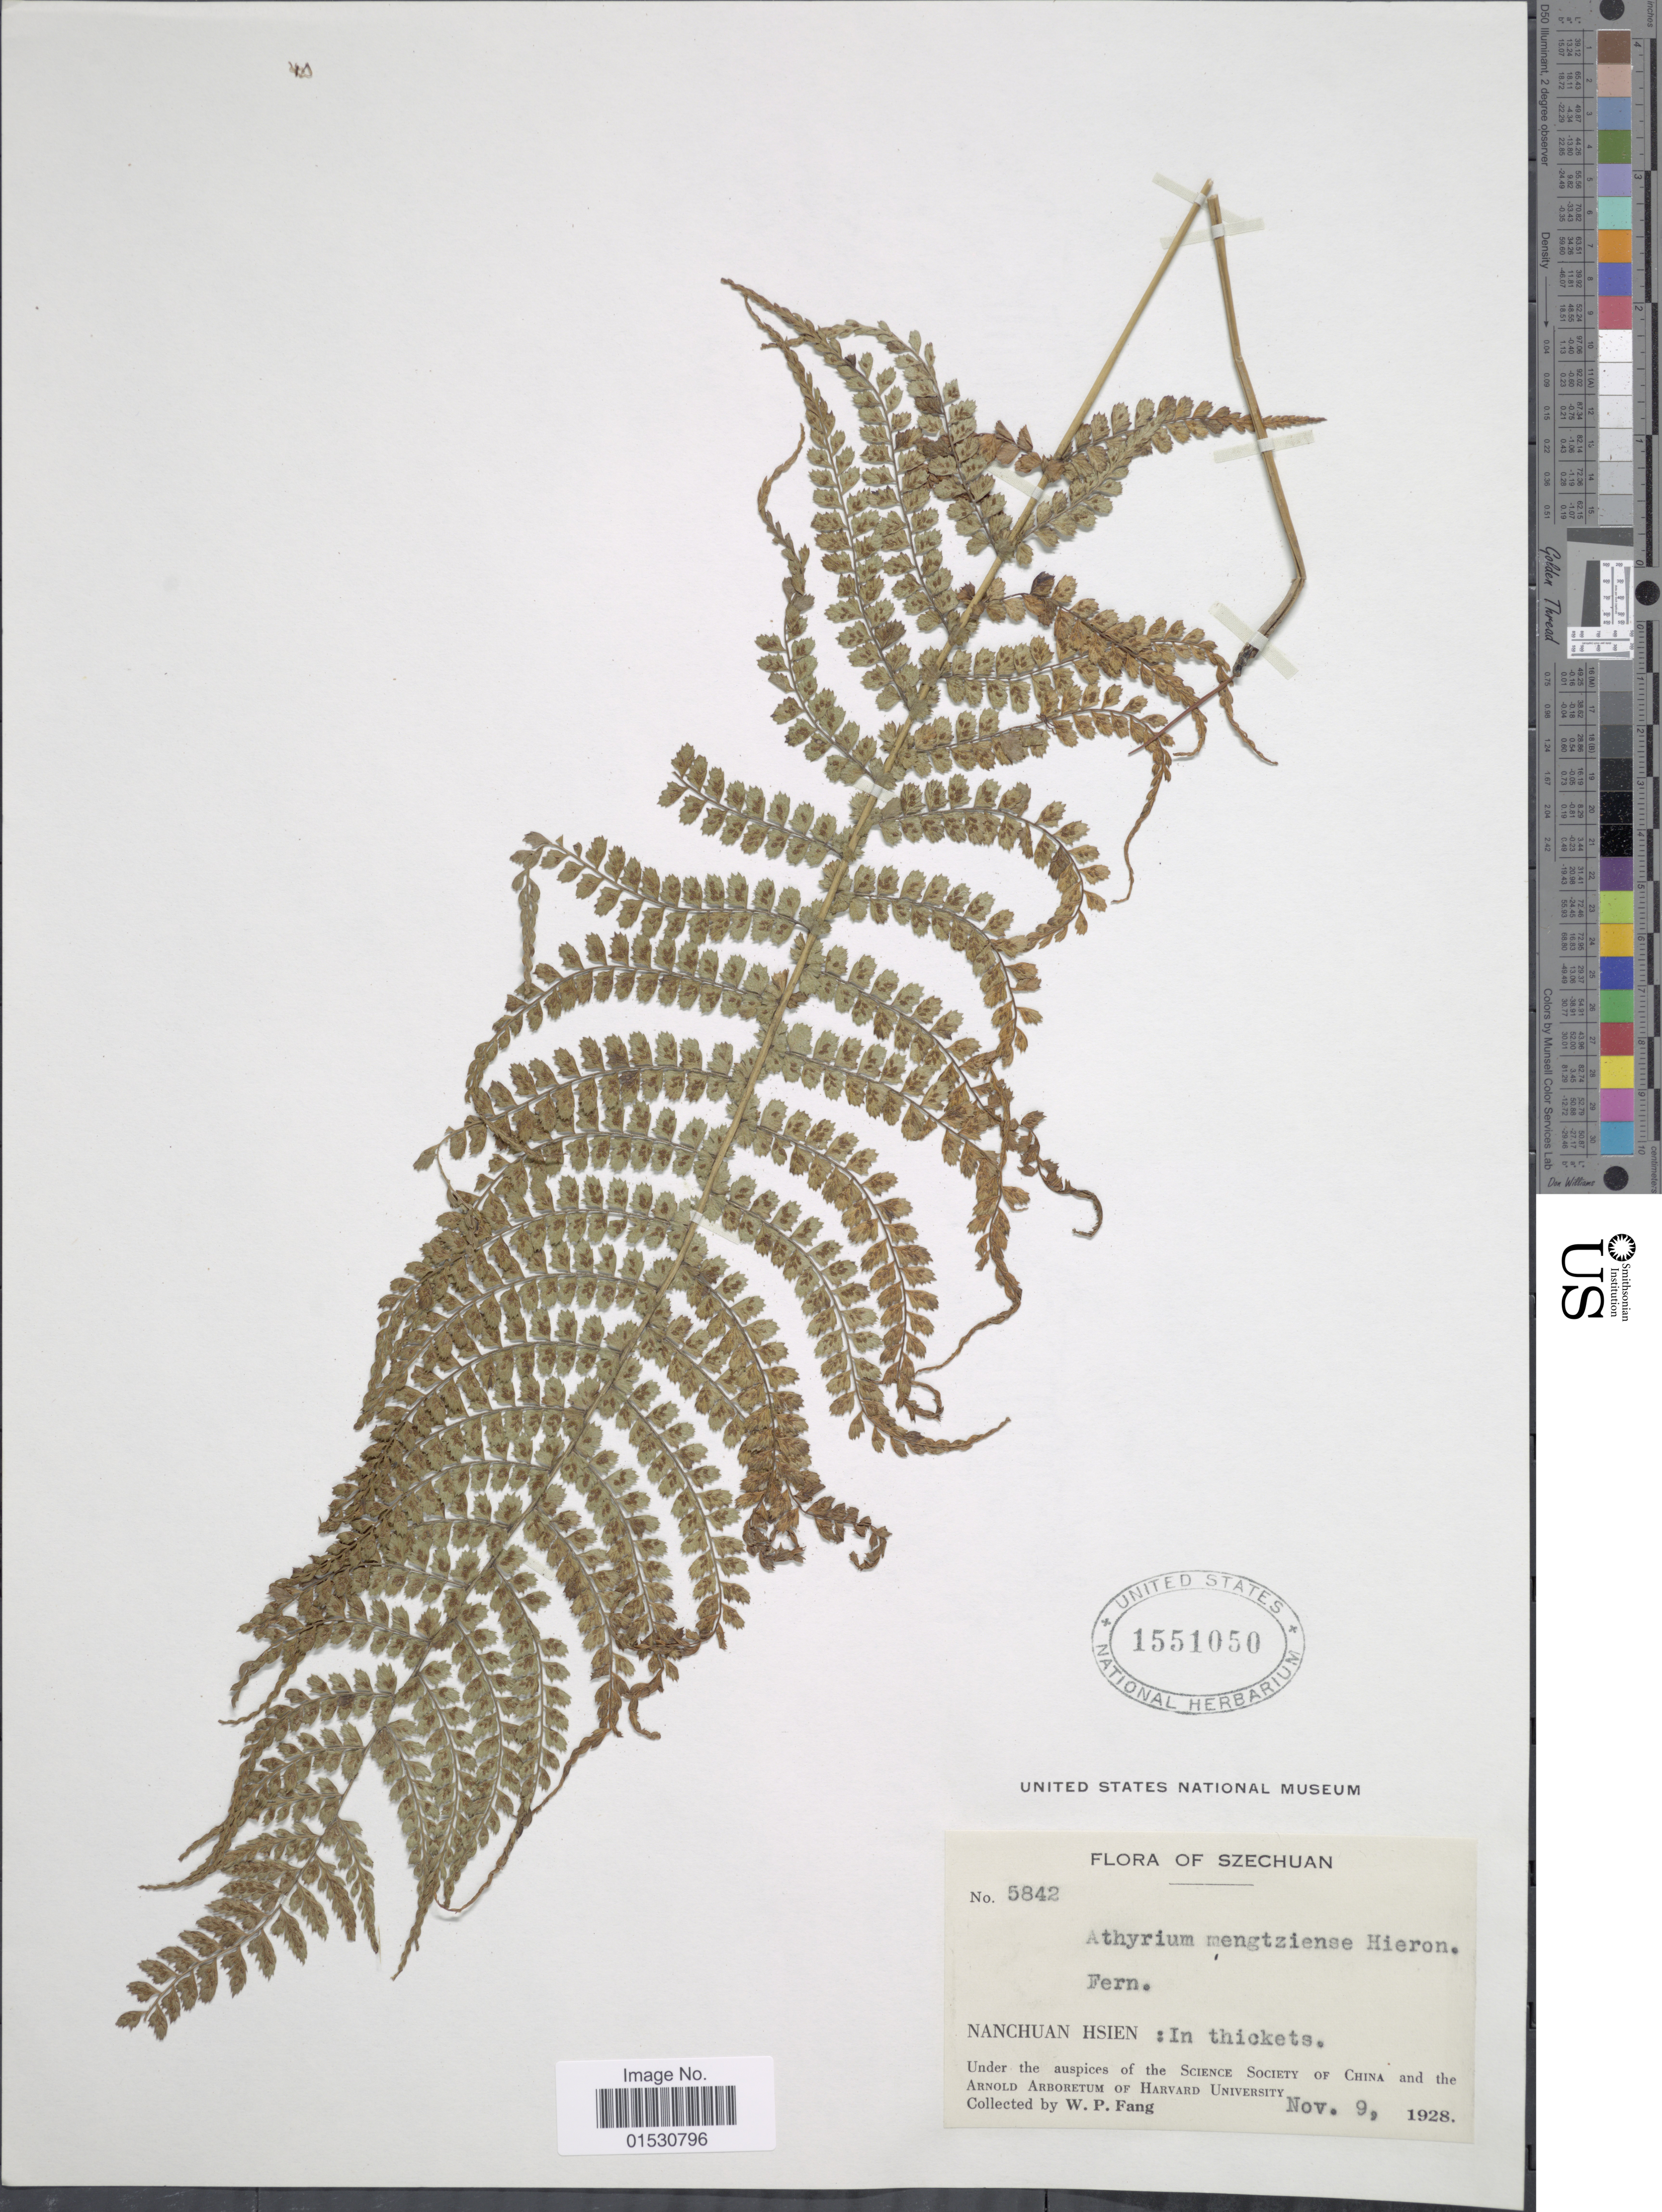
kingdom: Plantae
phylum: Tracheophyta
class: Polypodiopsida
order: Polypodiales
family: Athyriaceae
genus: Athyrium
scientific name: Athyrium mengtzeense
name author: Hieron.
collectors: W. P. Fang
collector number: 5842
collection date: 1928-11-09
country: China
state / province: Sichuan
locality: Szechuan, Nanchuan Hsien: in thickets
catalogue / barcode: US 1551050